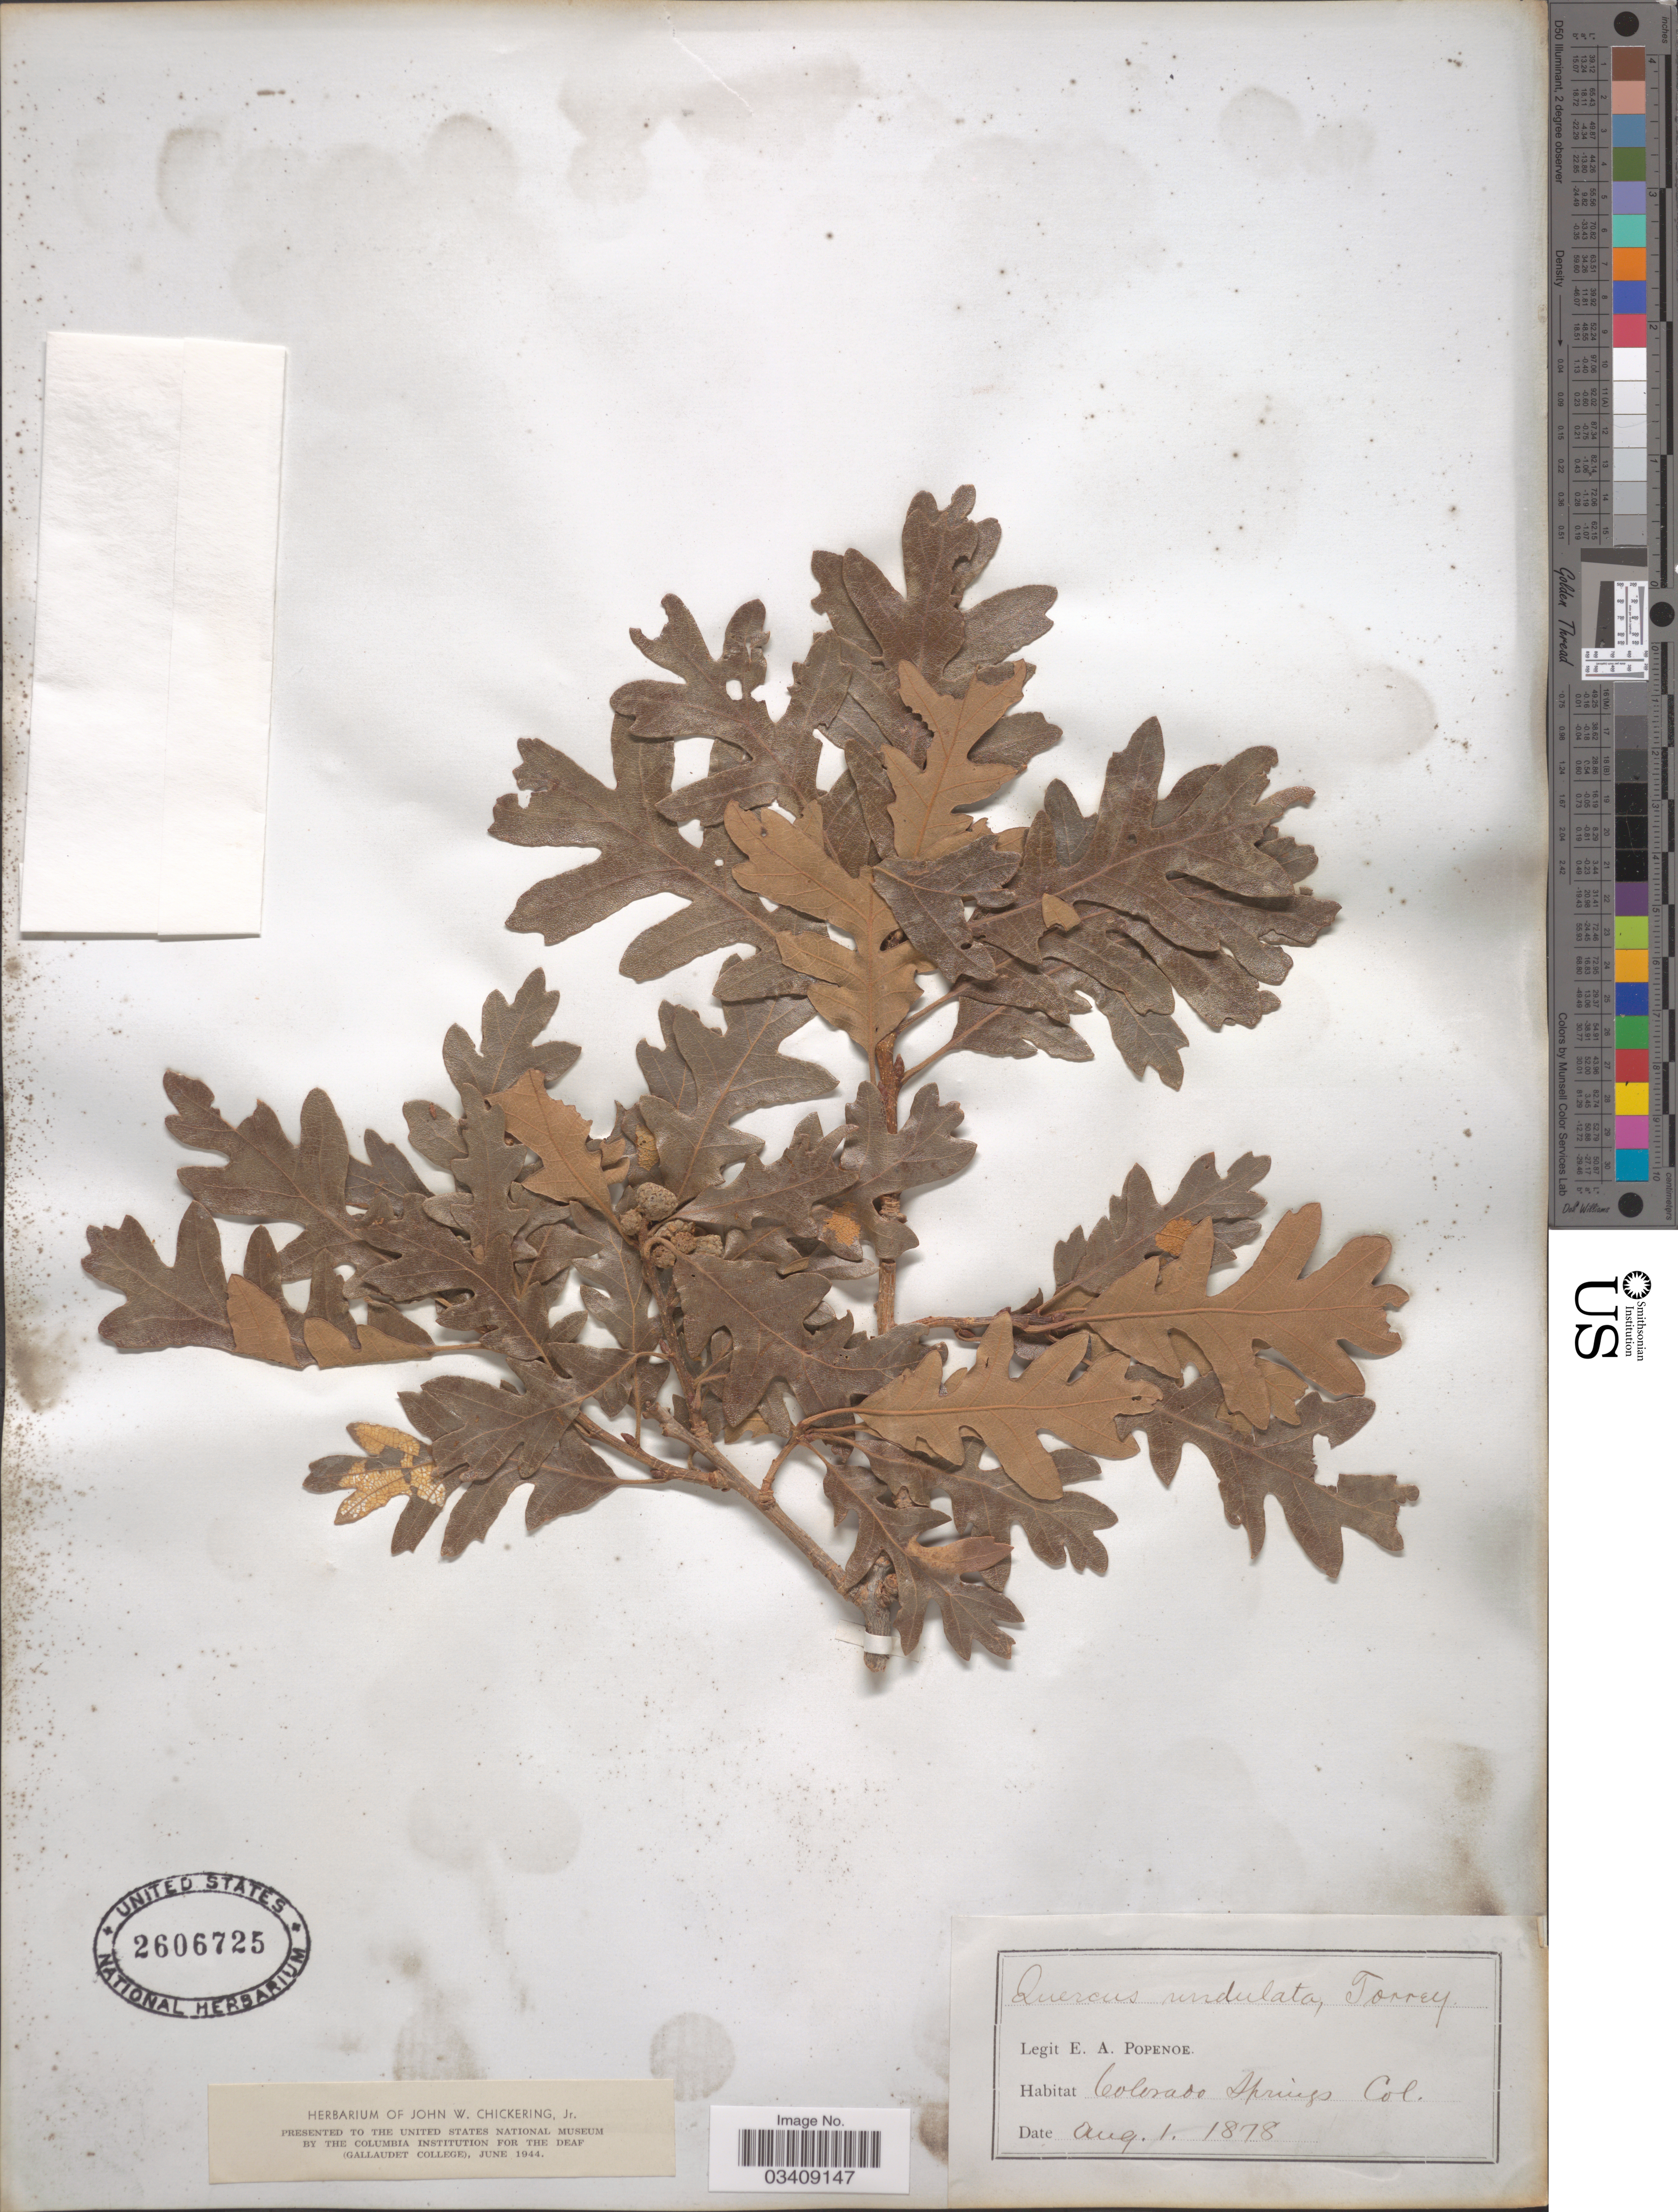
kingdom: Plantae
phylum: Tracheophyta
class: Magnoliopsida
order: Fagales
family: Fagaceae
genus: Quercus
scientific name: Quercus undulata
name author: Torr.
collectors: E. A. Popenoe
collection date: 1878-08-01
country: United States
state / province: Colorado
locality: Colorado Springs.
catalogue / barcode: US 2606725